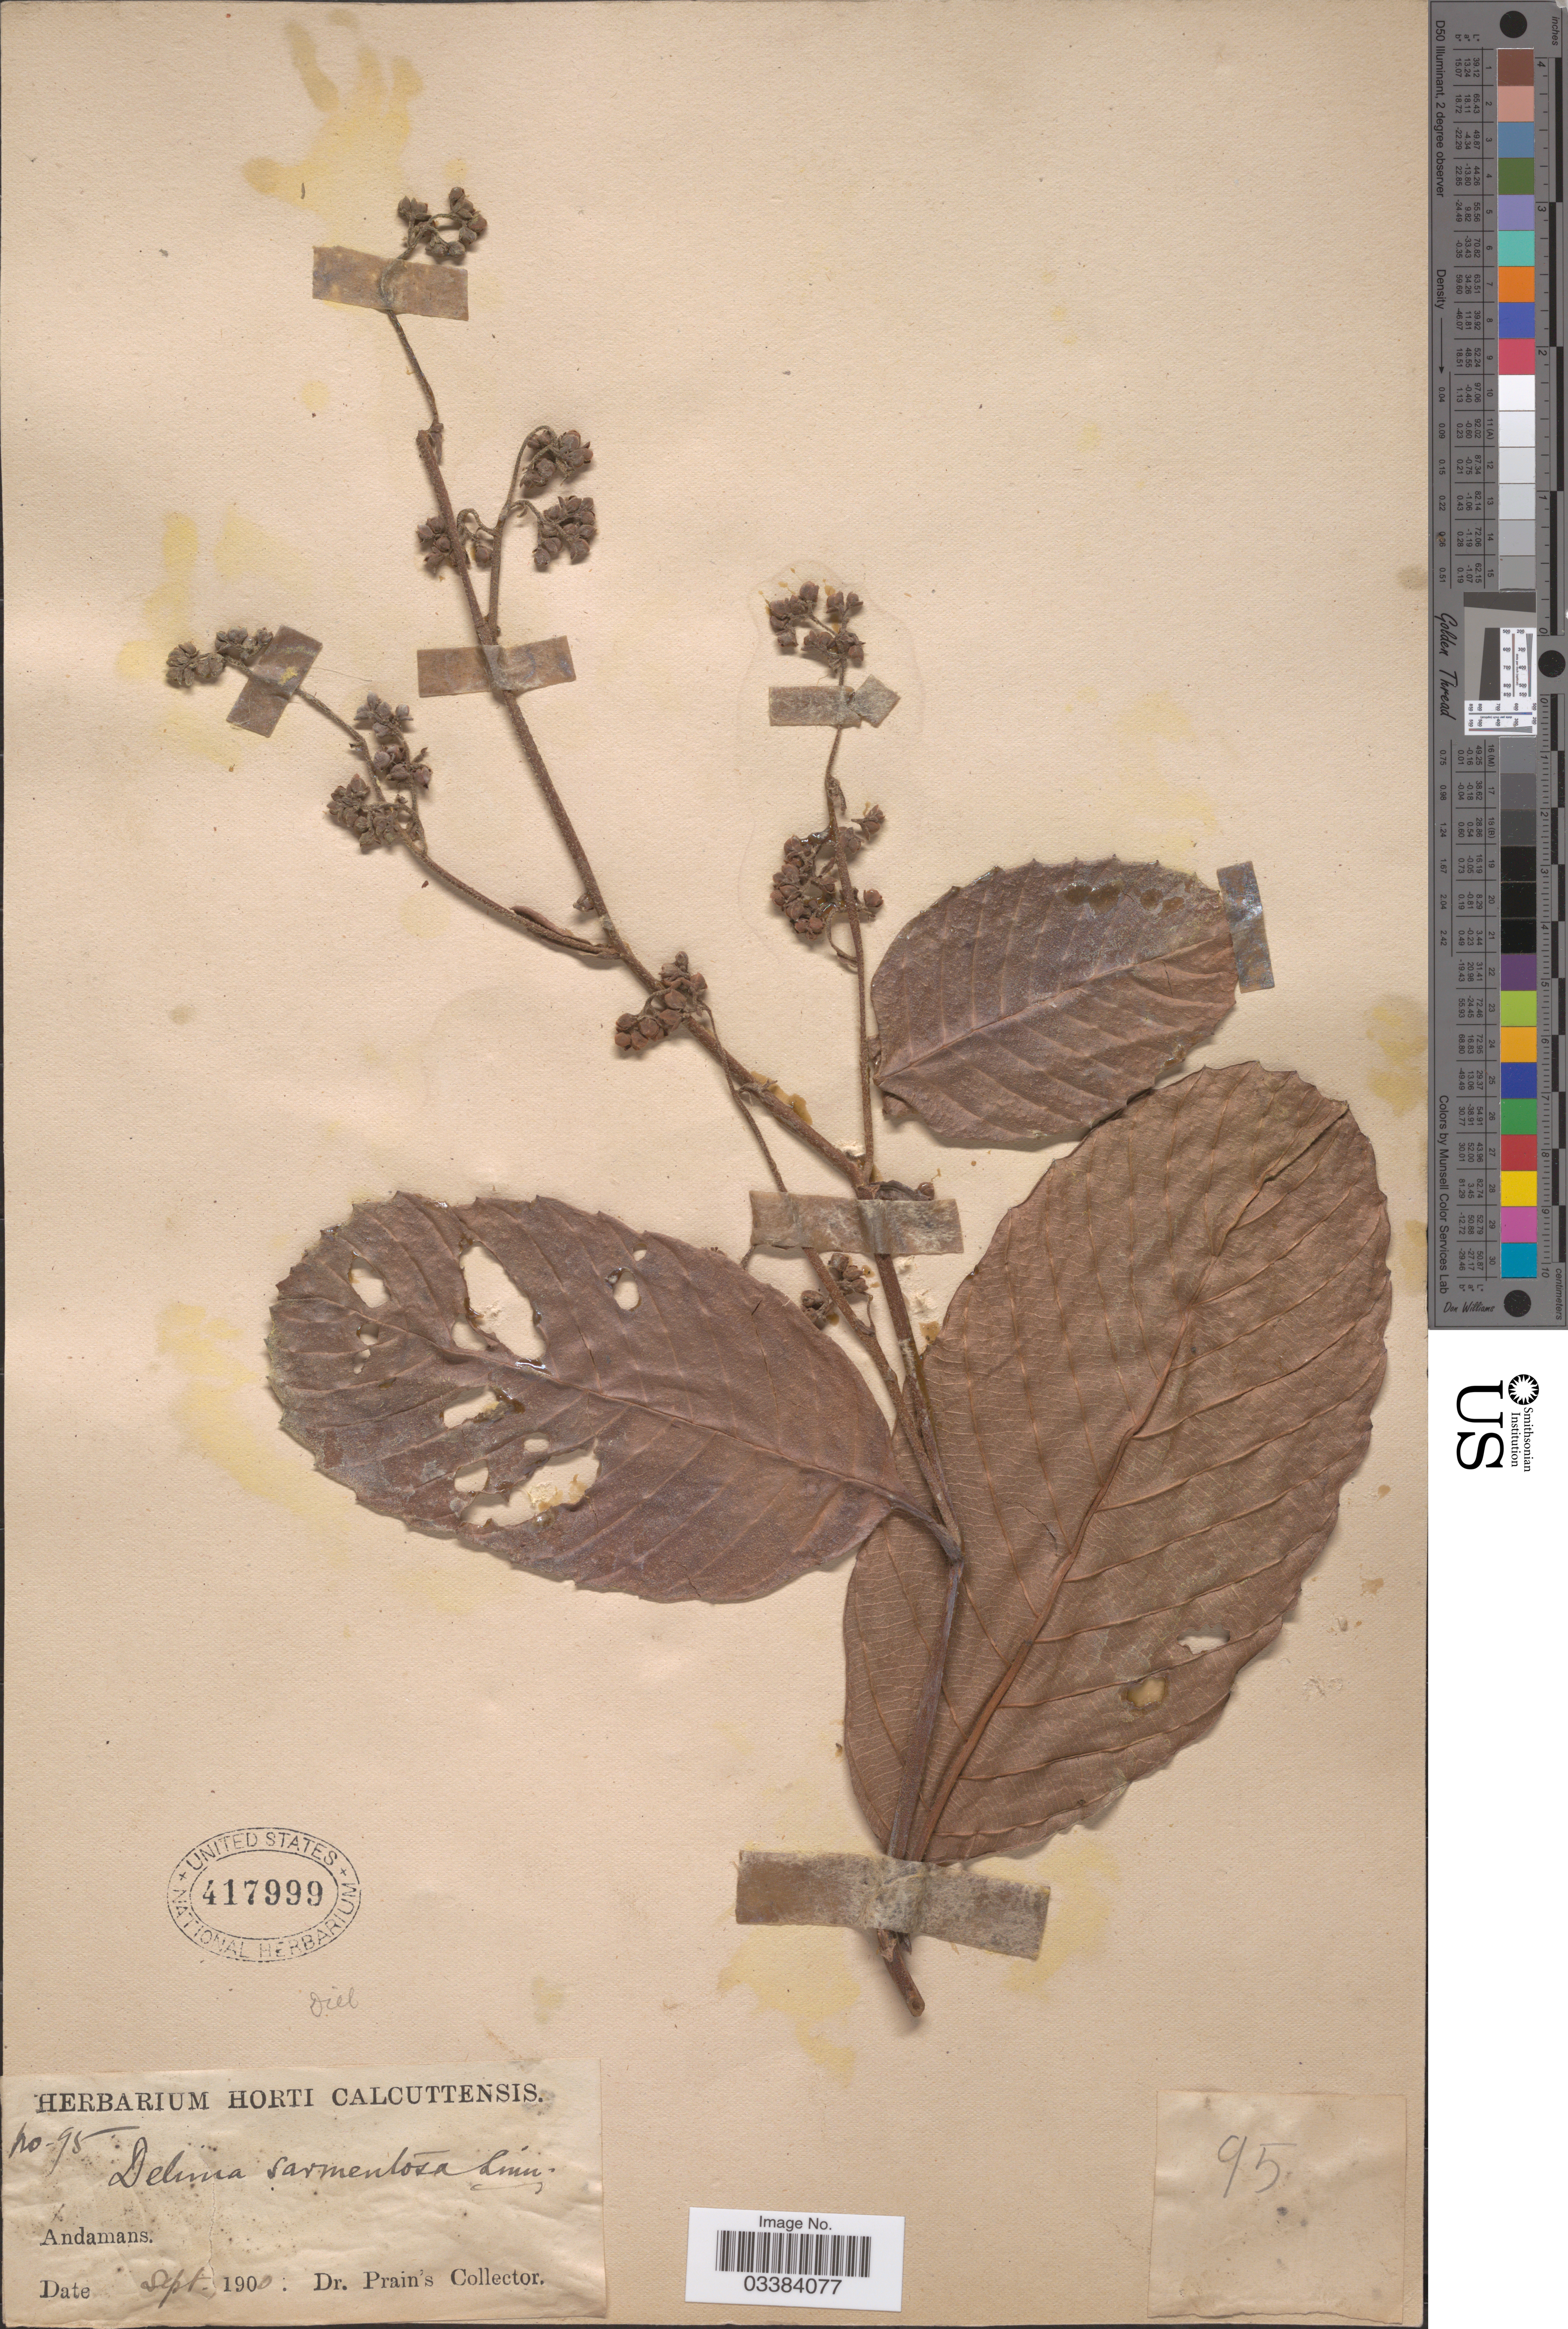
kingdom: Plantae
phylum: Tracheophyta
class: Magnoliopsida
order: Dilleniales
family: Dilleniaceae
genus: Tetracera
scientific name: Tetracera sarmentosa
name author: (L.) Vahl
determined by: Strong, Mark T., (BOT), Smithsonian Institution - National Museum of Natural History (UNITED STATES)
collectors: Dr. Prain's collector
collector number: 95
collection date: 1900-09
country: India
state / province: Andaman and Nicobar Islands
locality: Andamans.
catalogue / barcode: US 417999